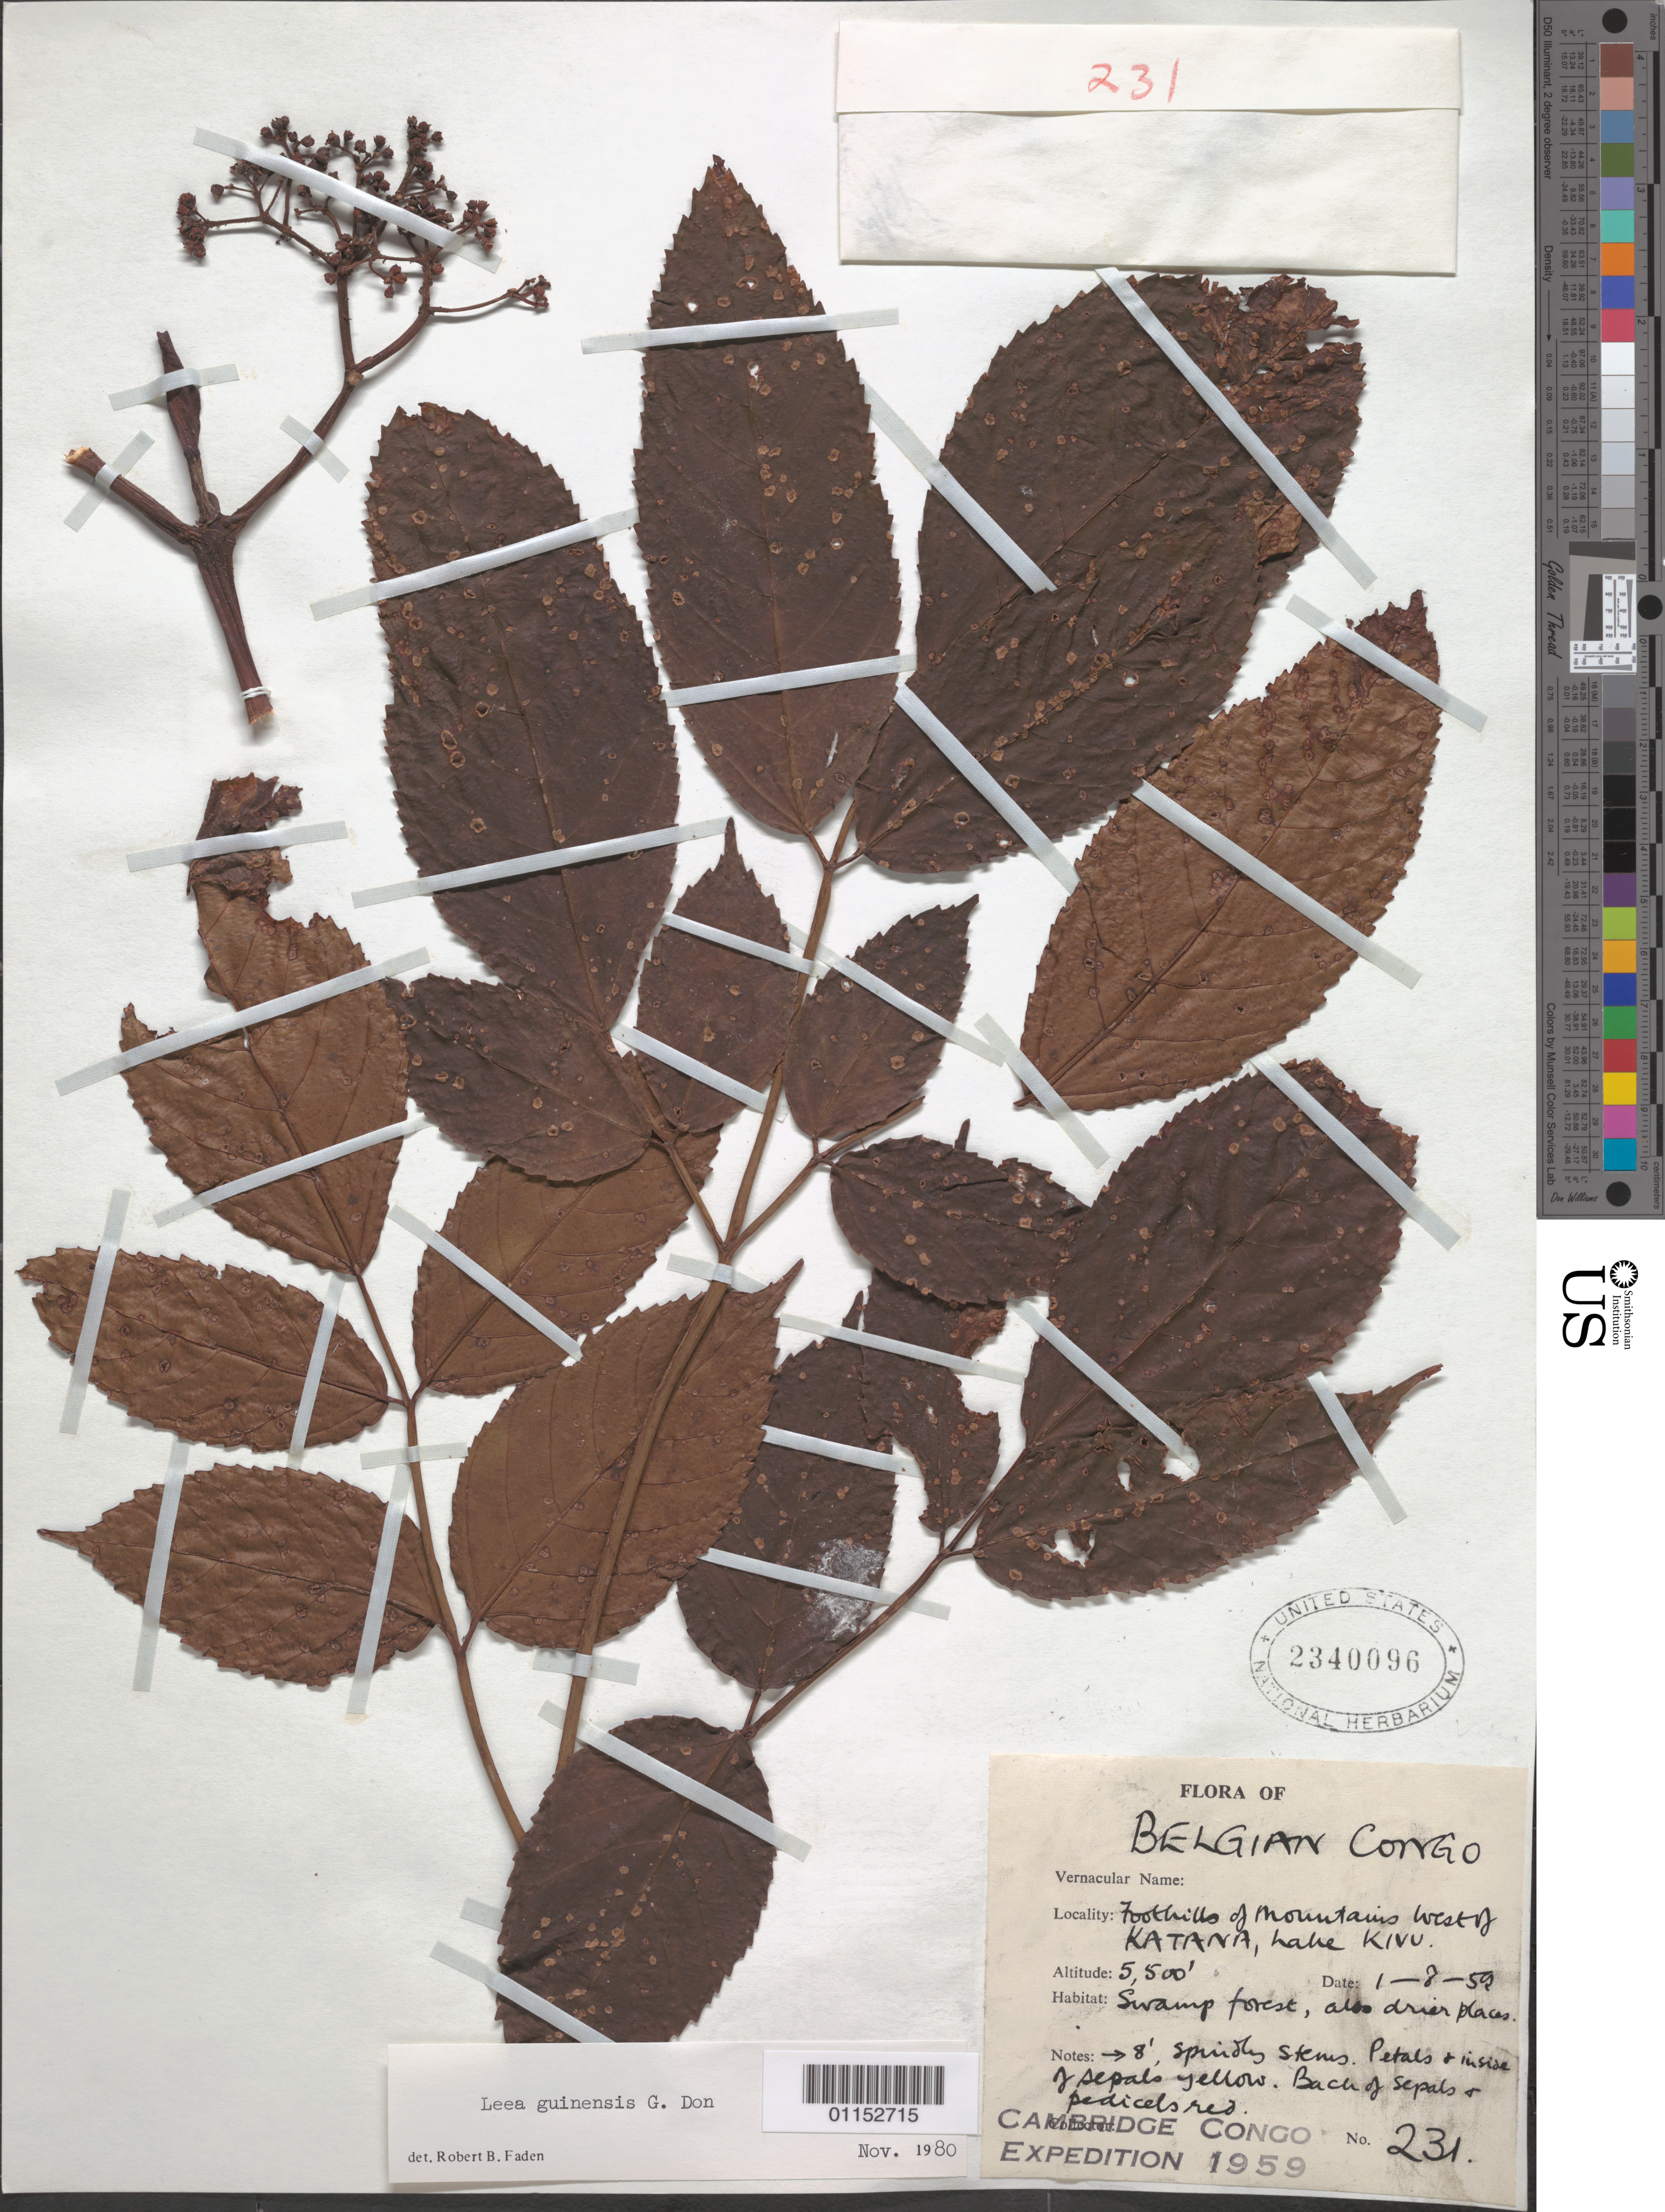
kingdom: Plantae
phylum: Tracheophyta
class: Magnoliopsida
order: Vitales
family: Vitaceae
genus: Leea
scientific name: Leea guineensis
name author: G. Don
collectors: ex Cambridge Congo exped.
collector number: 231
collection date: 1959-08-01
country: Congo, Democratic Republic of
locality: Foothills of Mts W of Katana, Lake Kivu.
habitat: Swamp forest.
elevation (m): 1676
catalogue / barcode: US 2340096